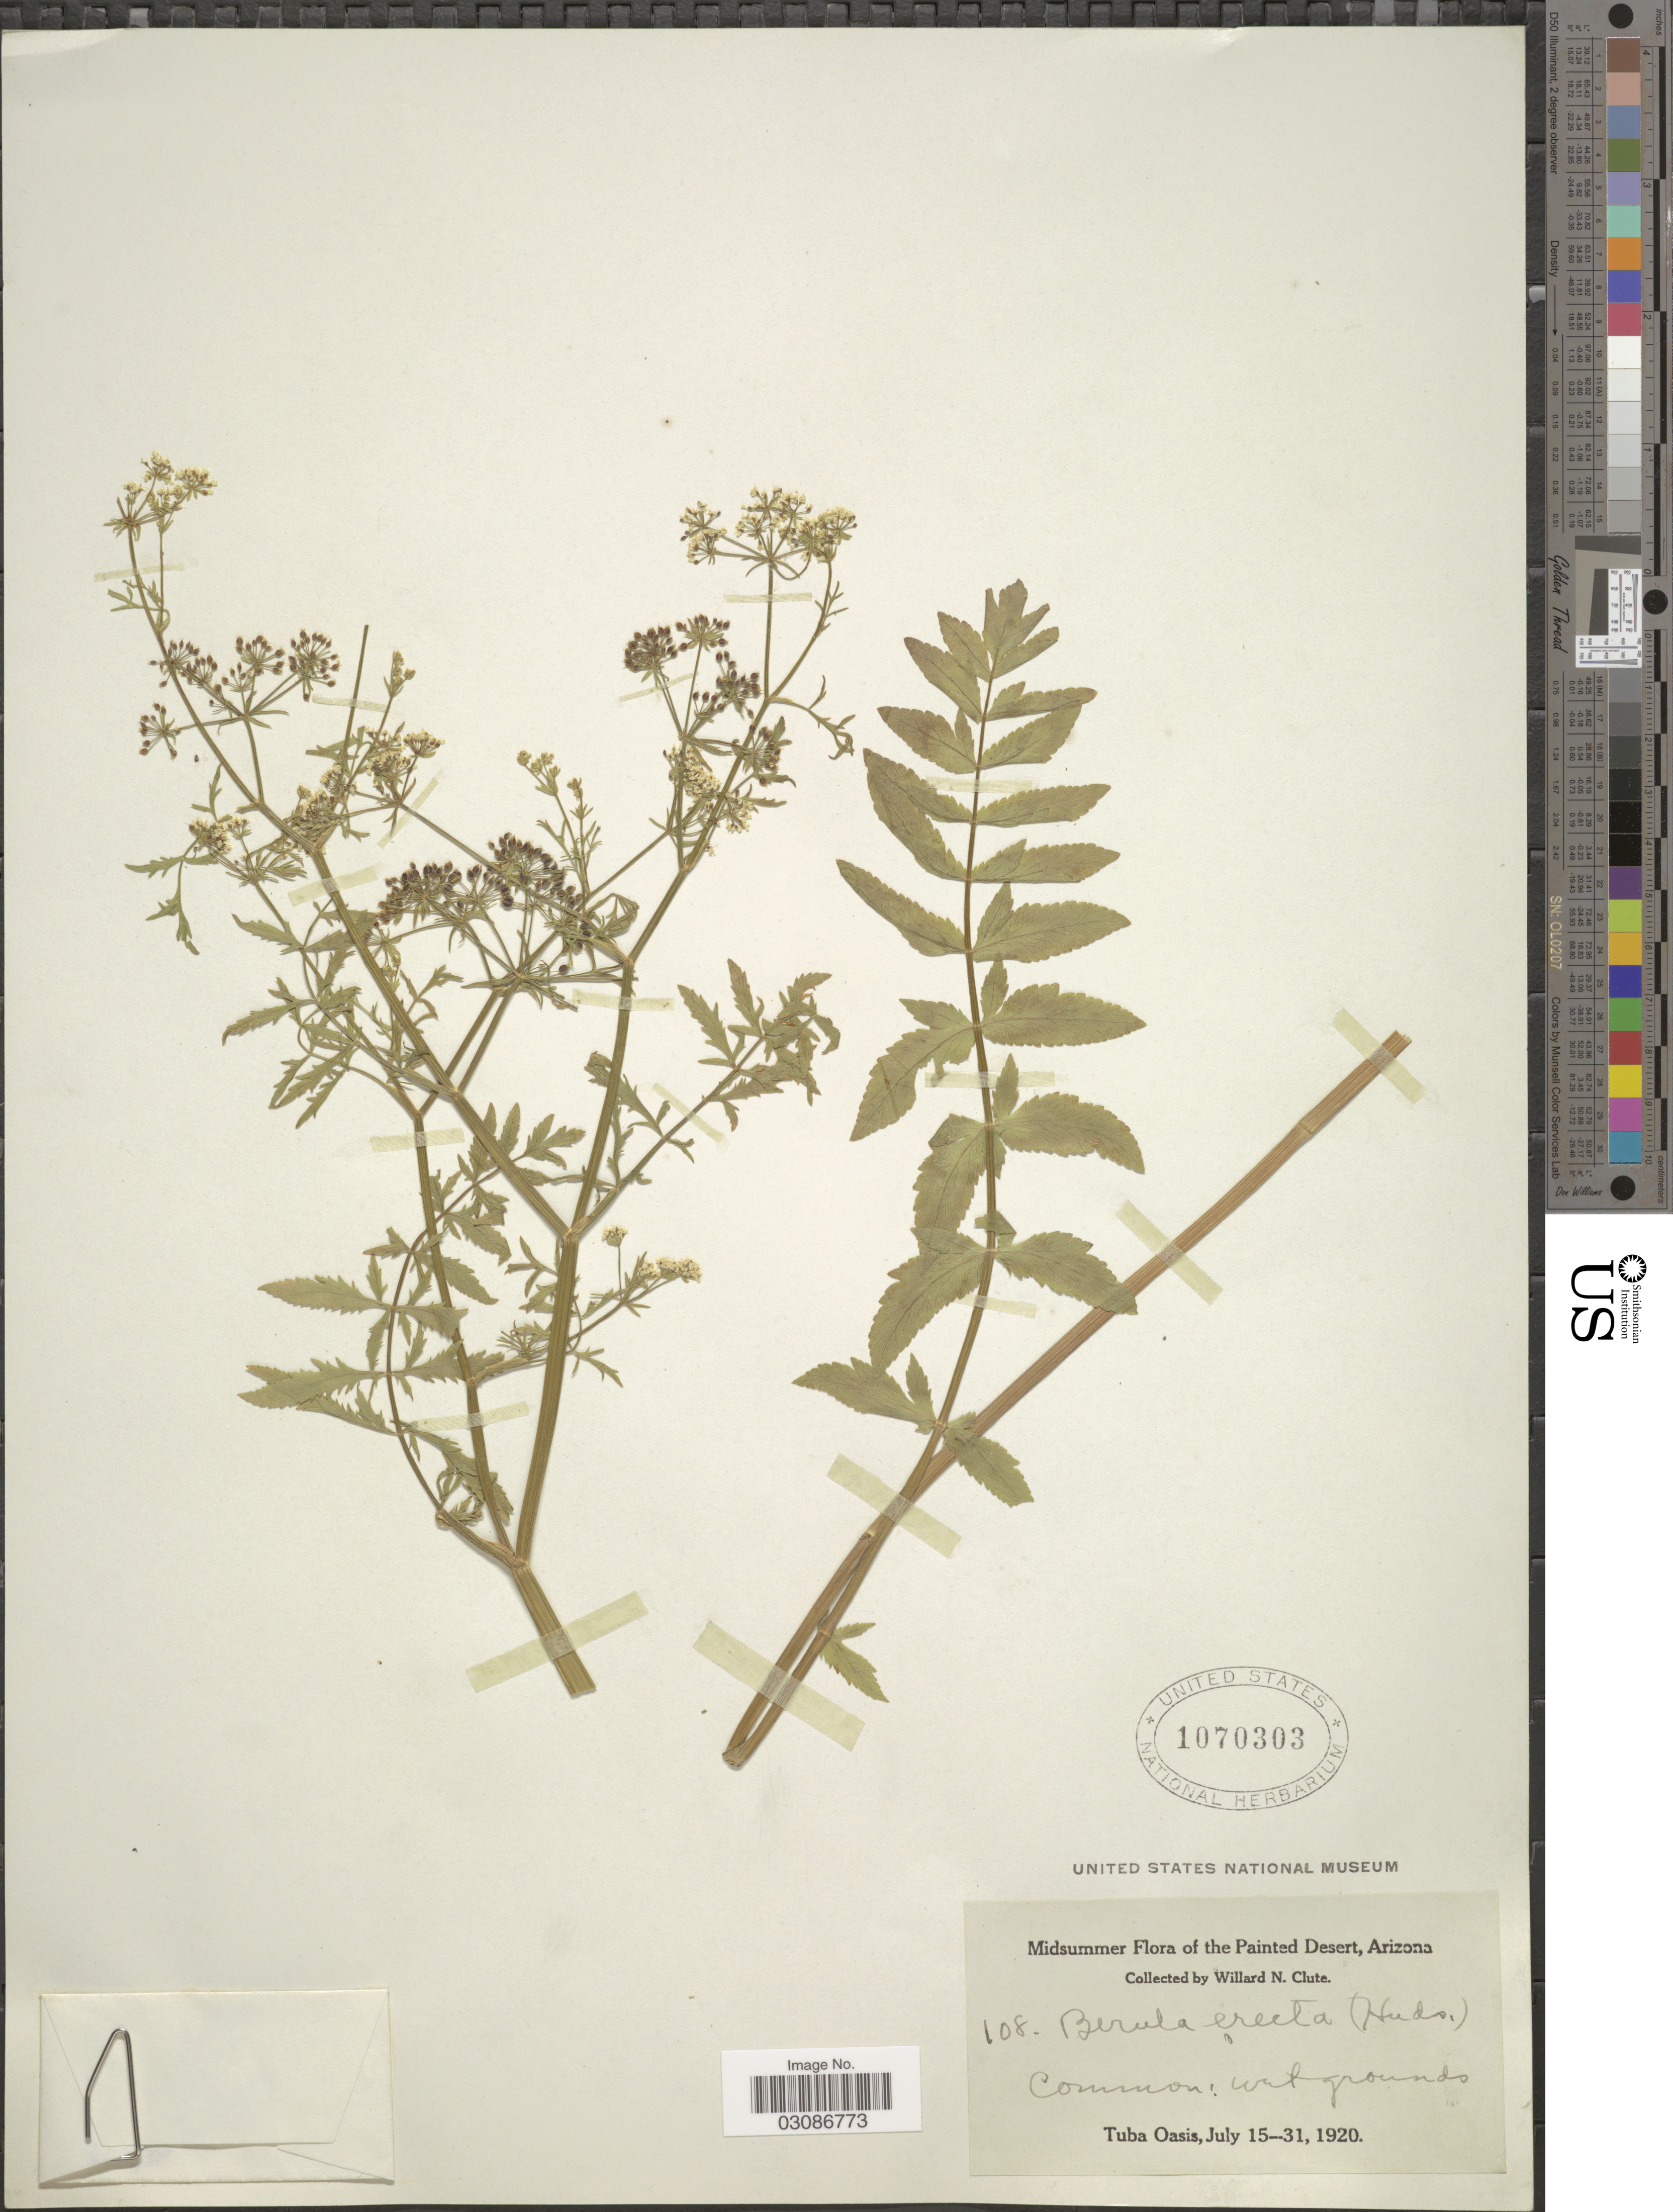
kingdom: Plantae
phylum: Tracheophyta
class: Magnoliopsida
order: Apiales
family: Apiaceae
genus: Berula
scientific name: Berula erecta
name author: (Huds.) Coville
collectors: W. N. Clute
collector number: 108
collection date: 1920-07-15/1920-07-31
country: United States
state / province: Arizona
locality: The Painted Desert. Tuba Oasis.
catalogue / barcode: US 1070303